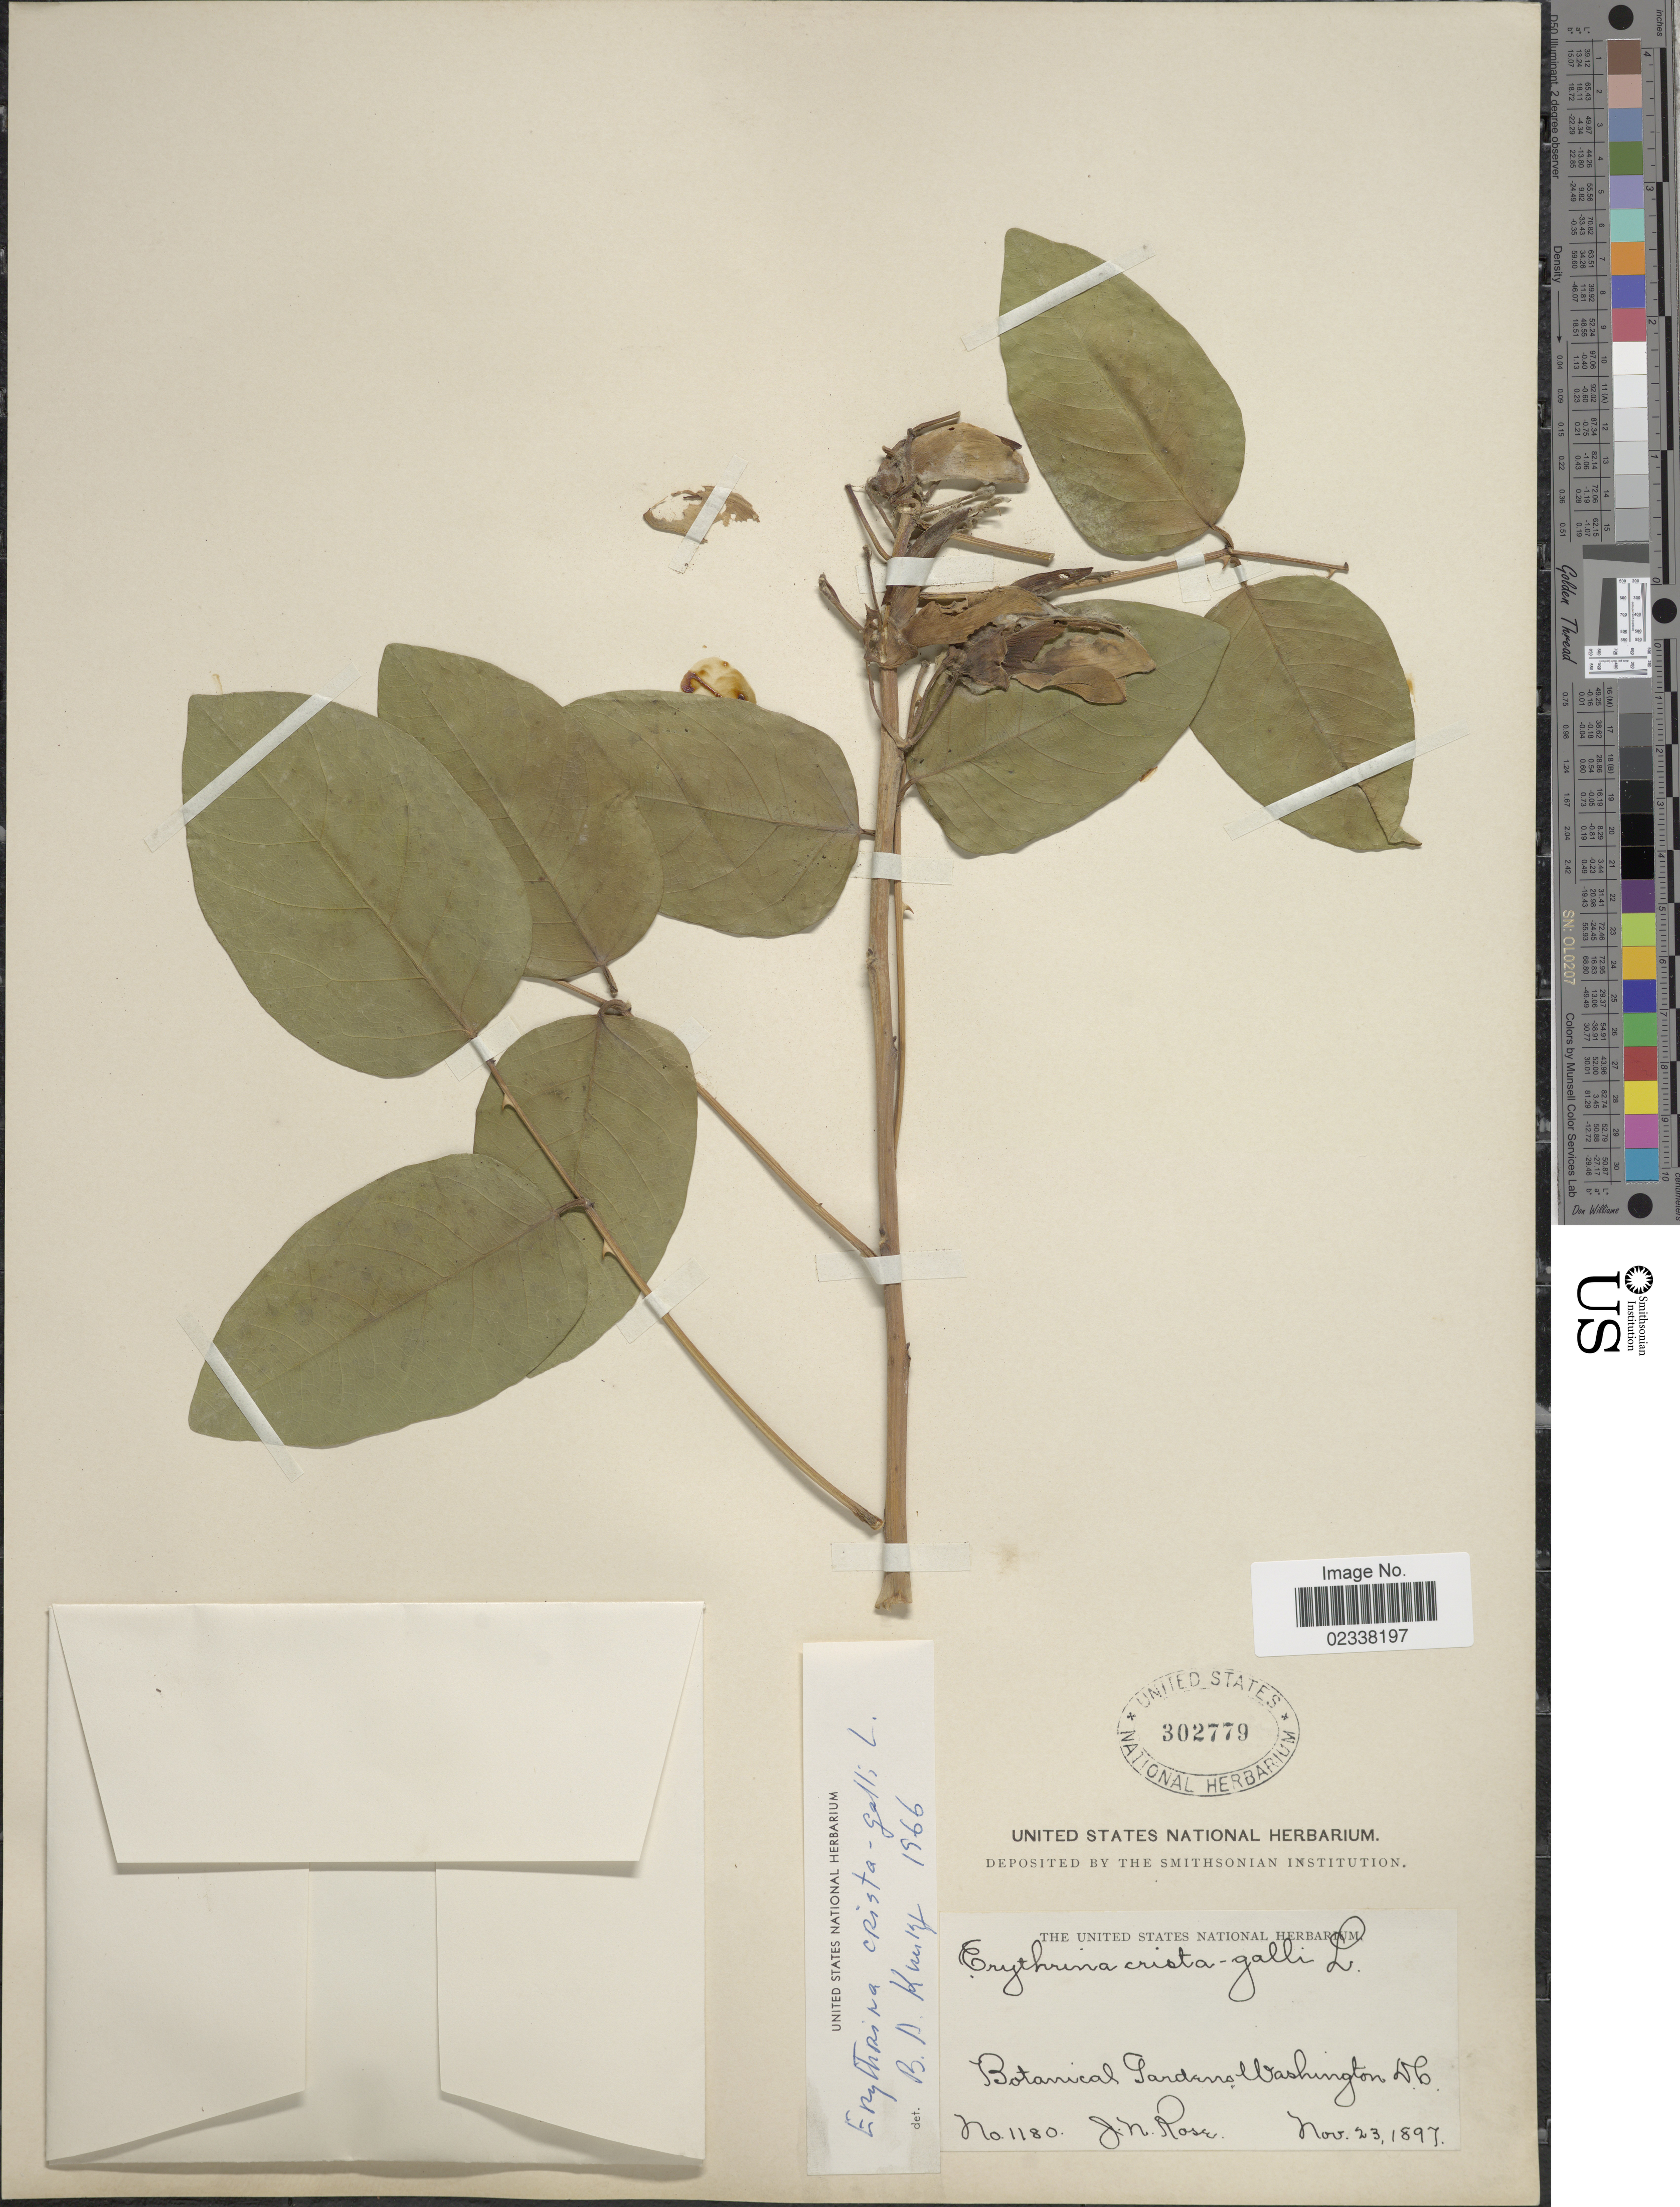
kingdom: Plantae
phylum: Tracheophyta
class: Magnoliopsida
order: Fabales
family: Fabaceae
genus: Erythrina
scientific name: Erythrina crista-galli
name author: L.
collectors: J. N. Rose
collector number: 1180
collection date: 1897-11-23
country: United States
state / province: District of Columbia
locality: Botanical Gardens Washington, D. C.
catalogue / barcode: US 302779